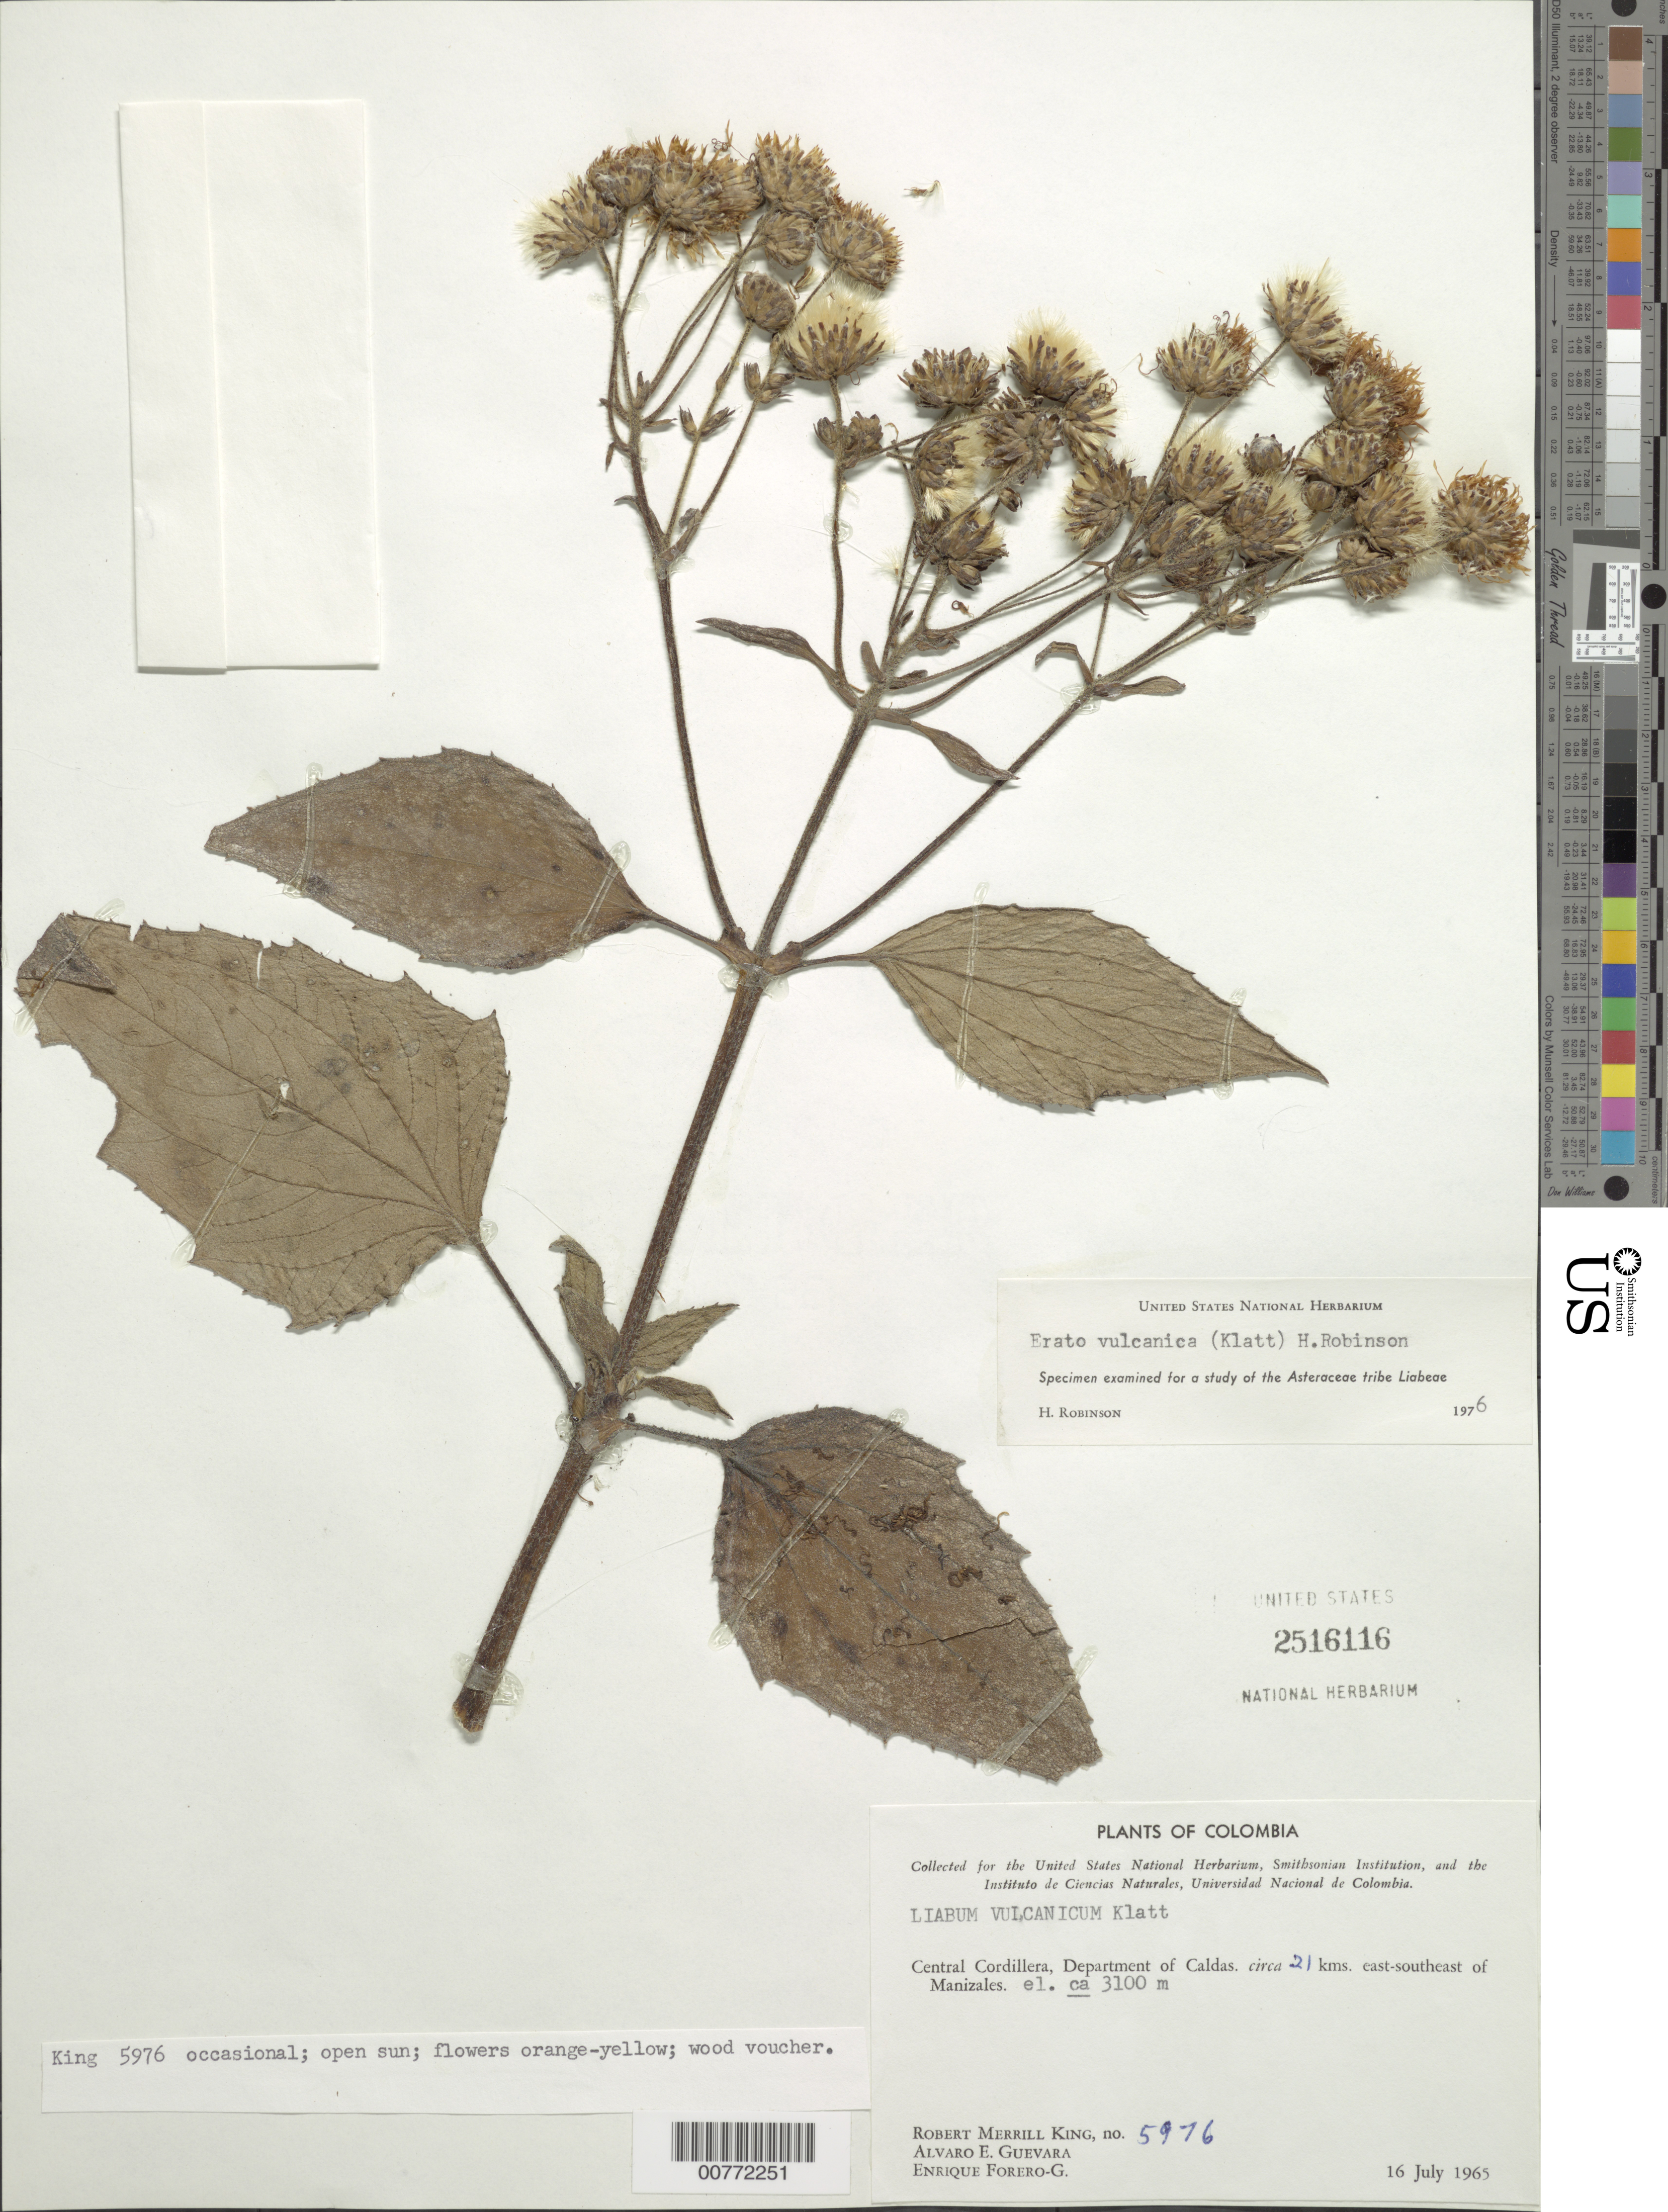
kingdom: Plantae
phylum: Tracheophyta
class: Magnoliopsida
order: Asterales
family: Asteraceae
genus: Erato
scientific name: Erato vulcanica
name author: (Klatt) H. Rob.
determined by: Robinson, Harold E., (US)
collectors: R. M. King, A. E. Guevara & E. Forero G.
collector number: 5966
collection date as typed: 15-Jul-65 to 16-Jul-65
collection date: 1965-07-15/1965-07-16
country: Colombia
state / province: Caldas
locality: Caldas (Tolima?). Cordillera Central, Nevado del Ruiz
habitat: Open areas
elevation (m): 3030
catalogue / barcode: US 2516113